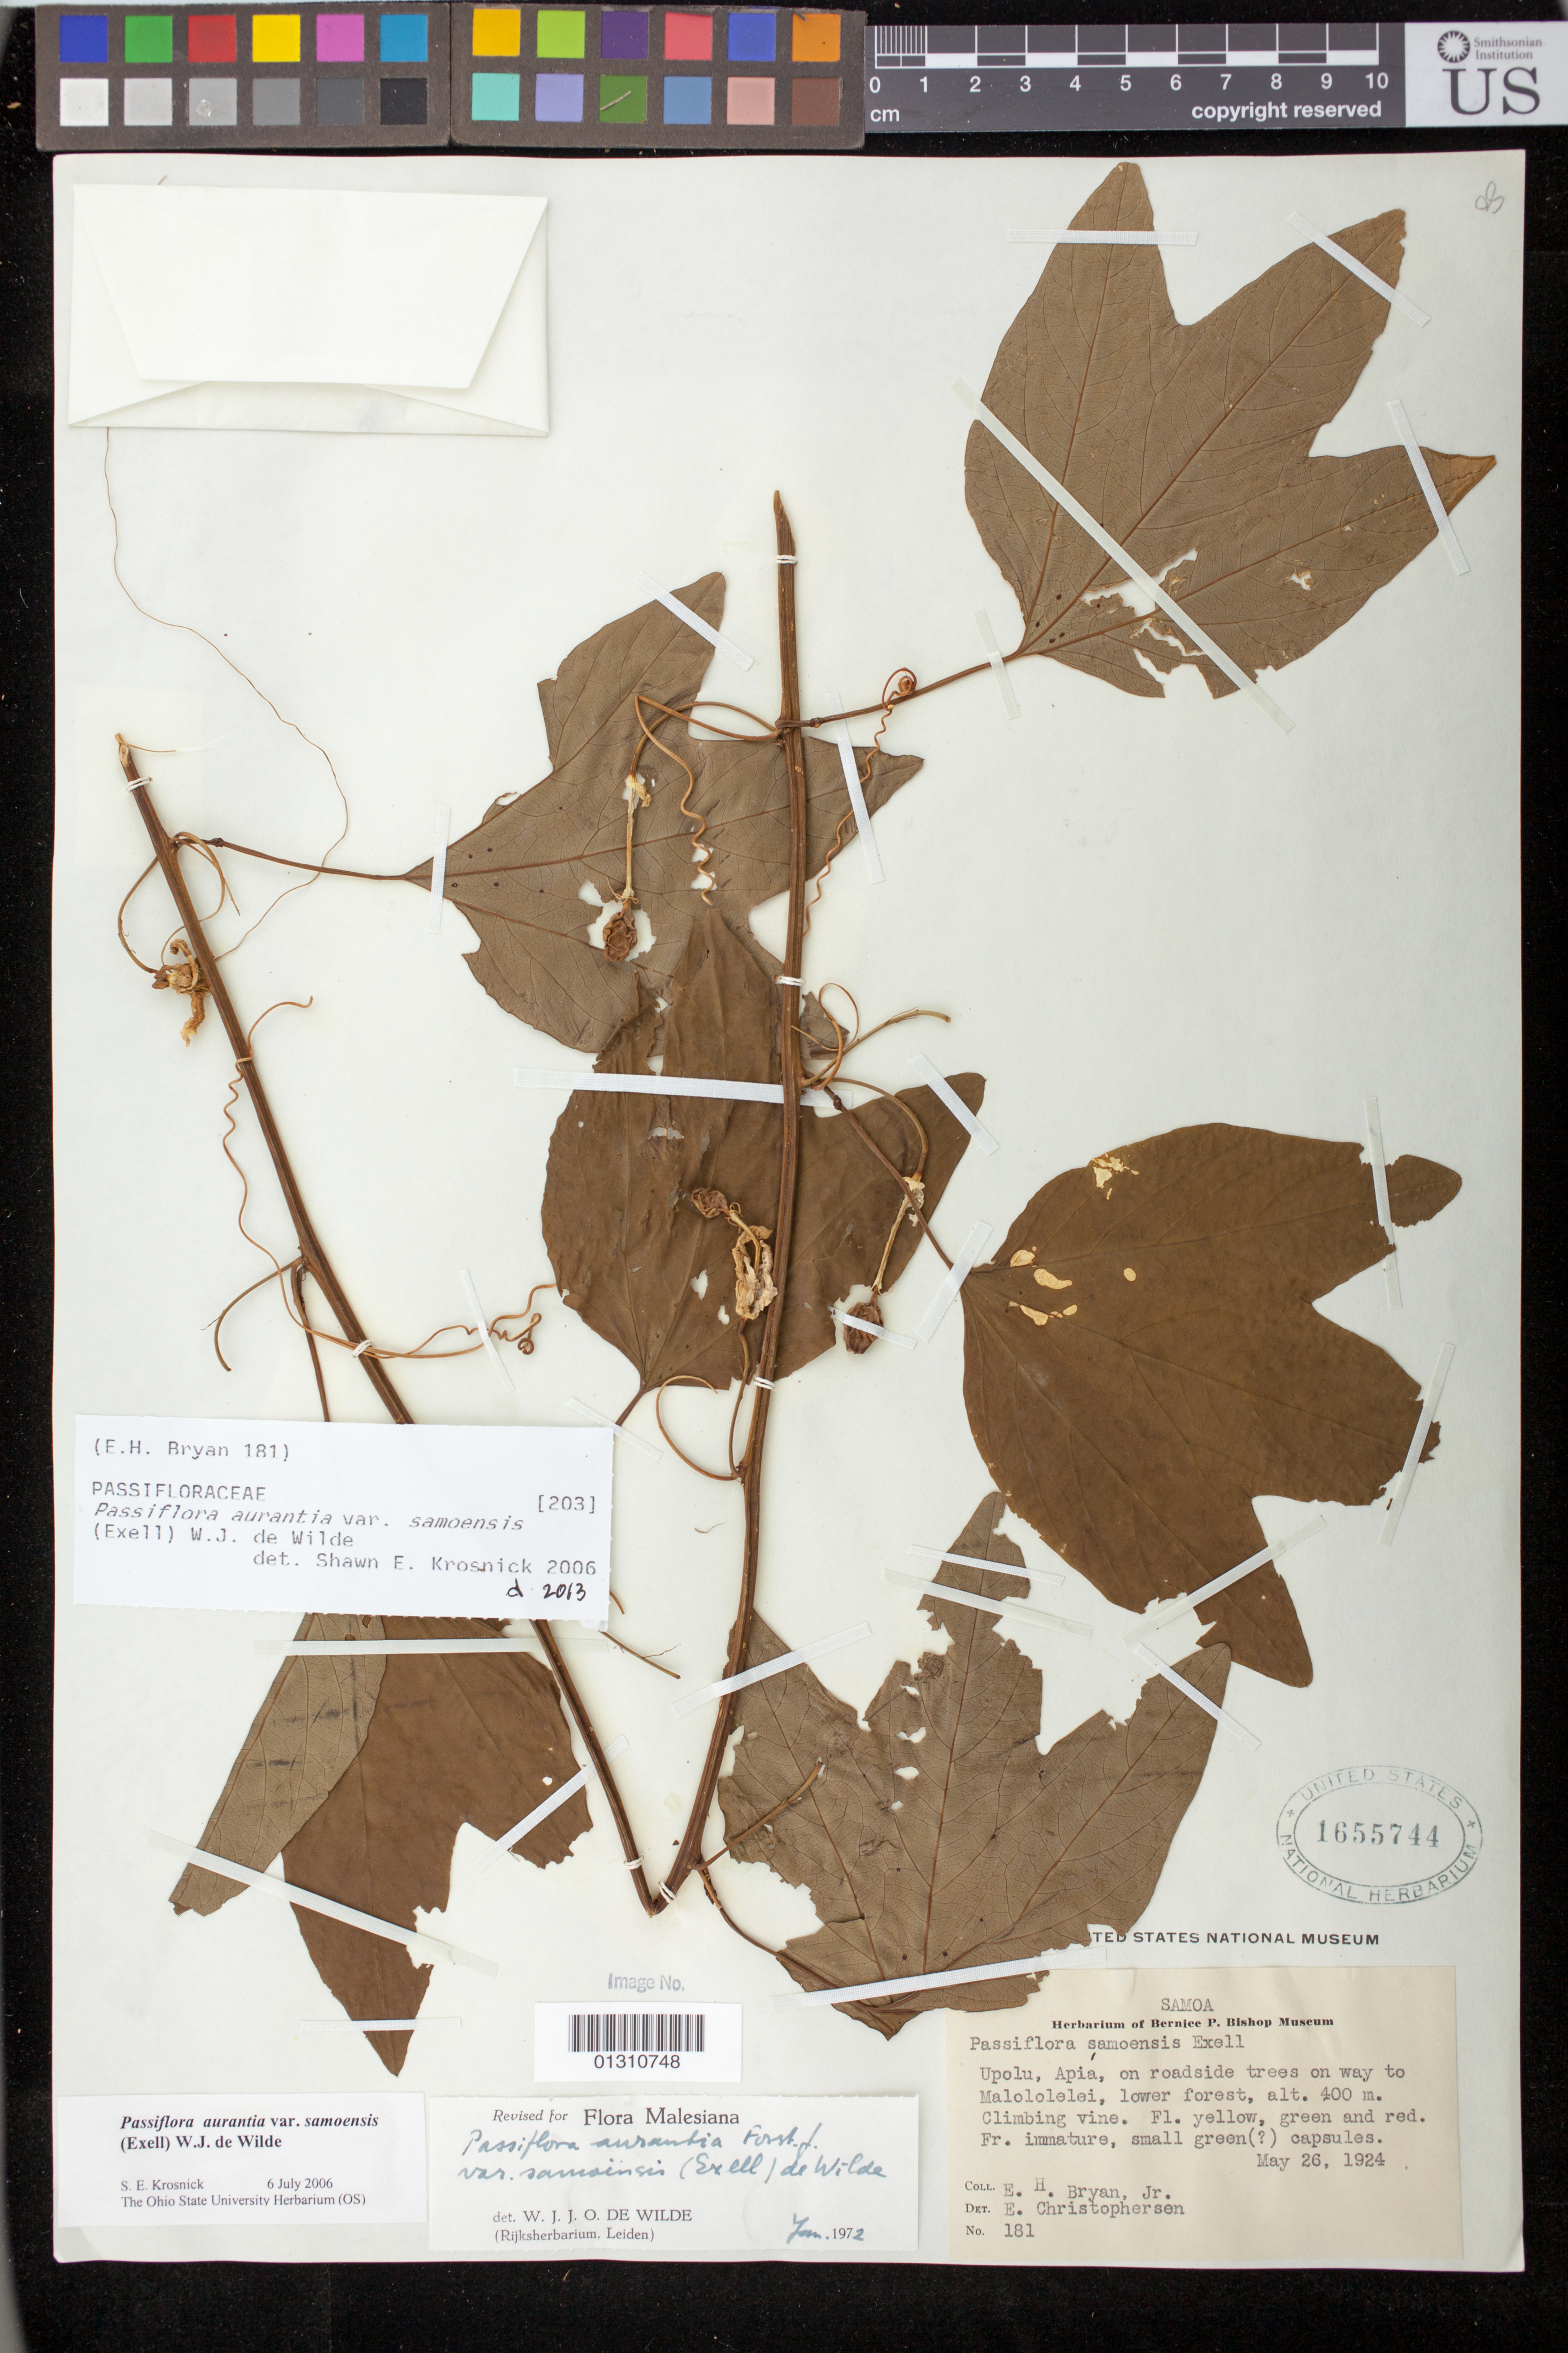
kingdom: Plantae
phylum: Tracheophyta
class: Magnoliopsida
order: Malpighiales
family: Passifloraceae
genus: Passiflora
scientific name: Passiflora aurantia var. samoensis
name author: (Exell) W.J. de Wilde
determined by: Krosnick, S. E., (OS), Ohio State University Herbarium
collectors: E. Bryan Jr. & E. Christophersen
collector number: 181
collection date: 1924-05-26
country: Samoa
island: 'Upolu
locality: Upolu, Apia, on way to Malololei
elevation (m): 400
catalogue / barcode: US 1655744